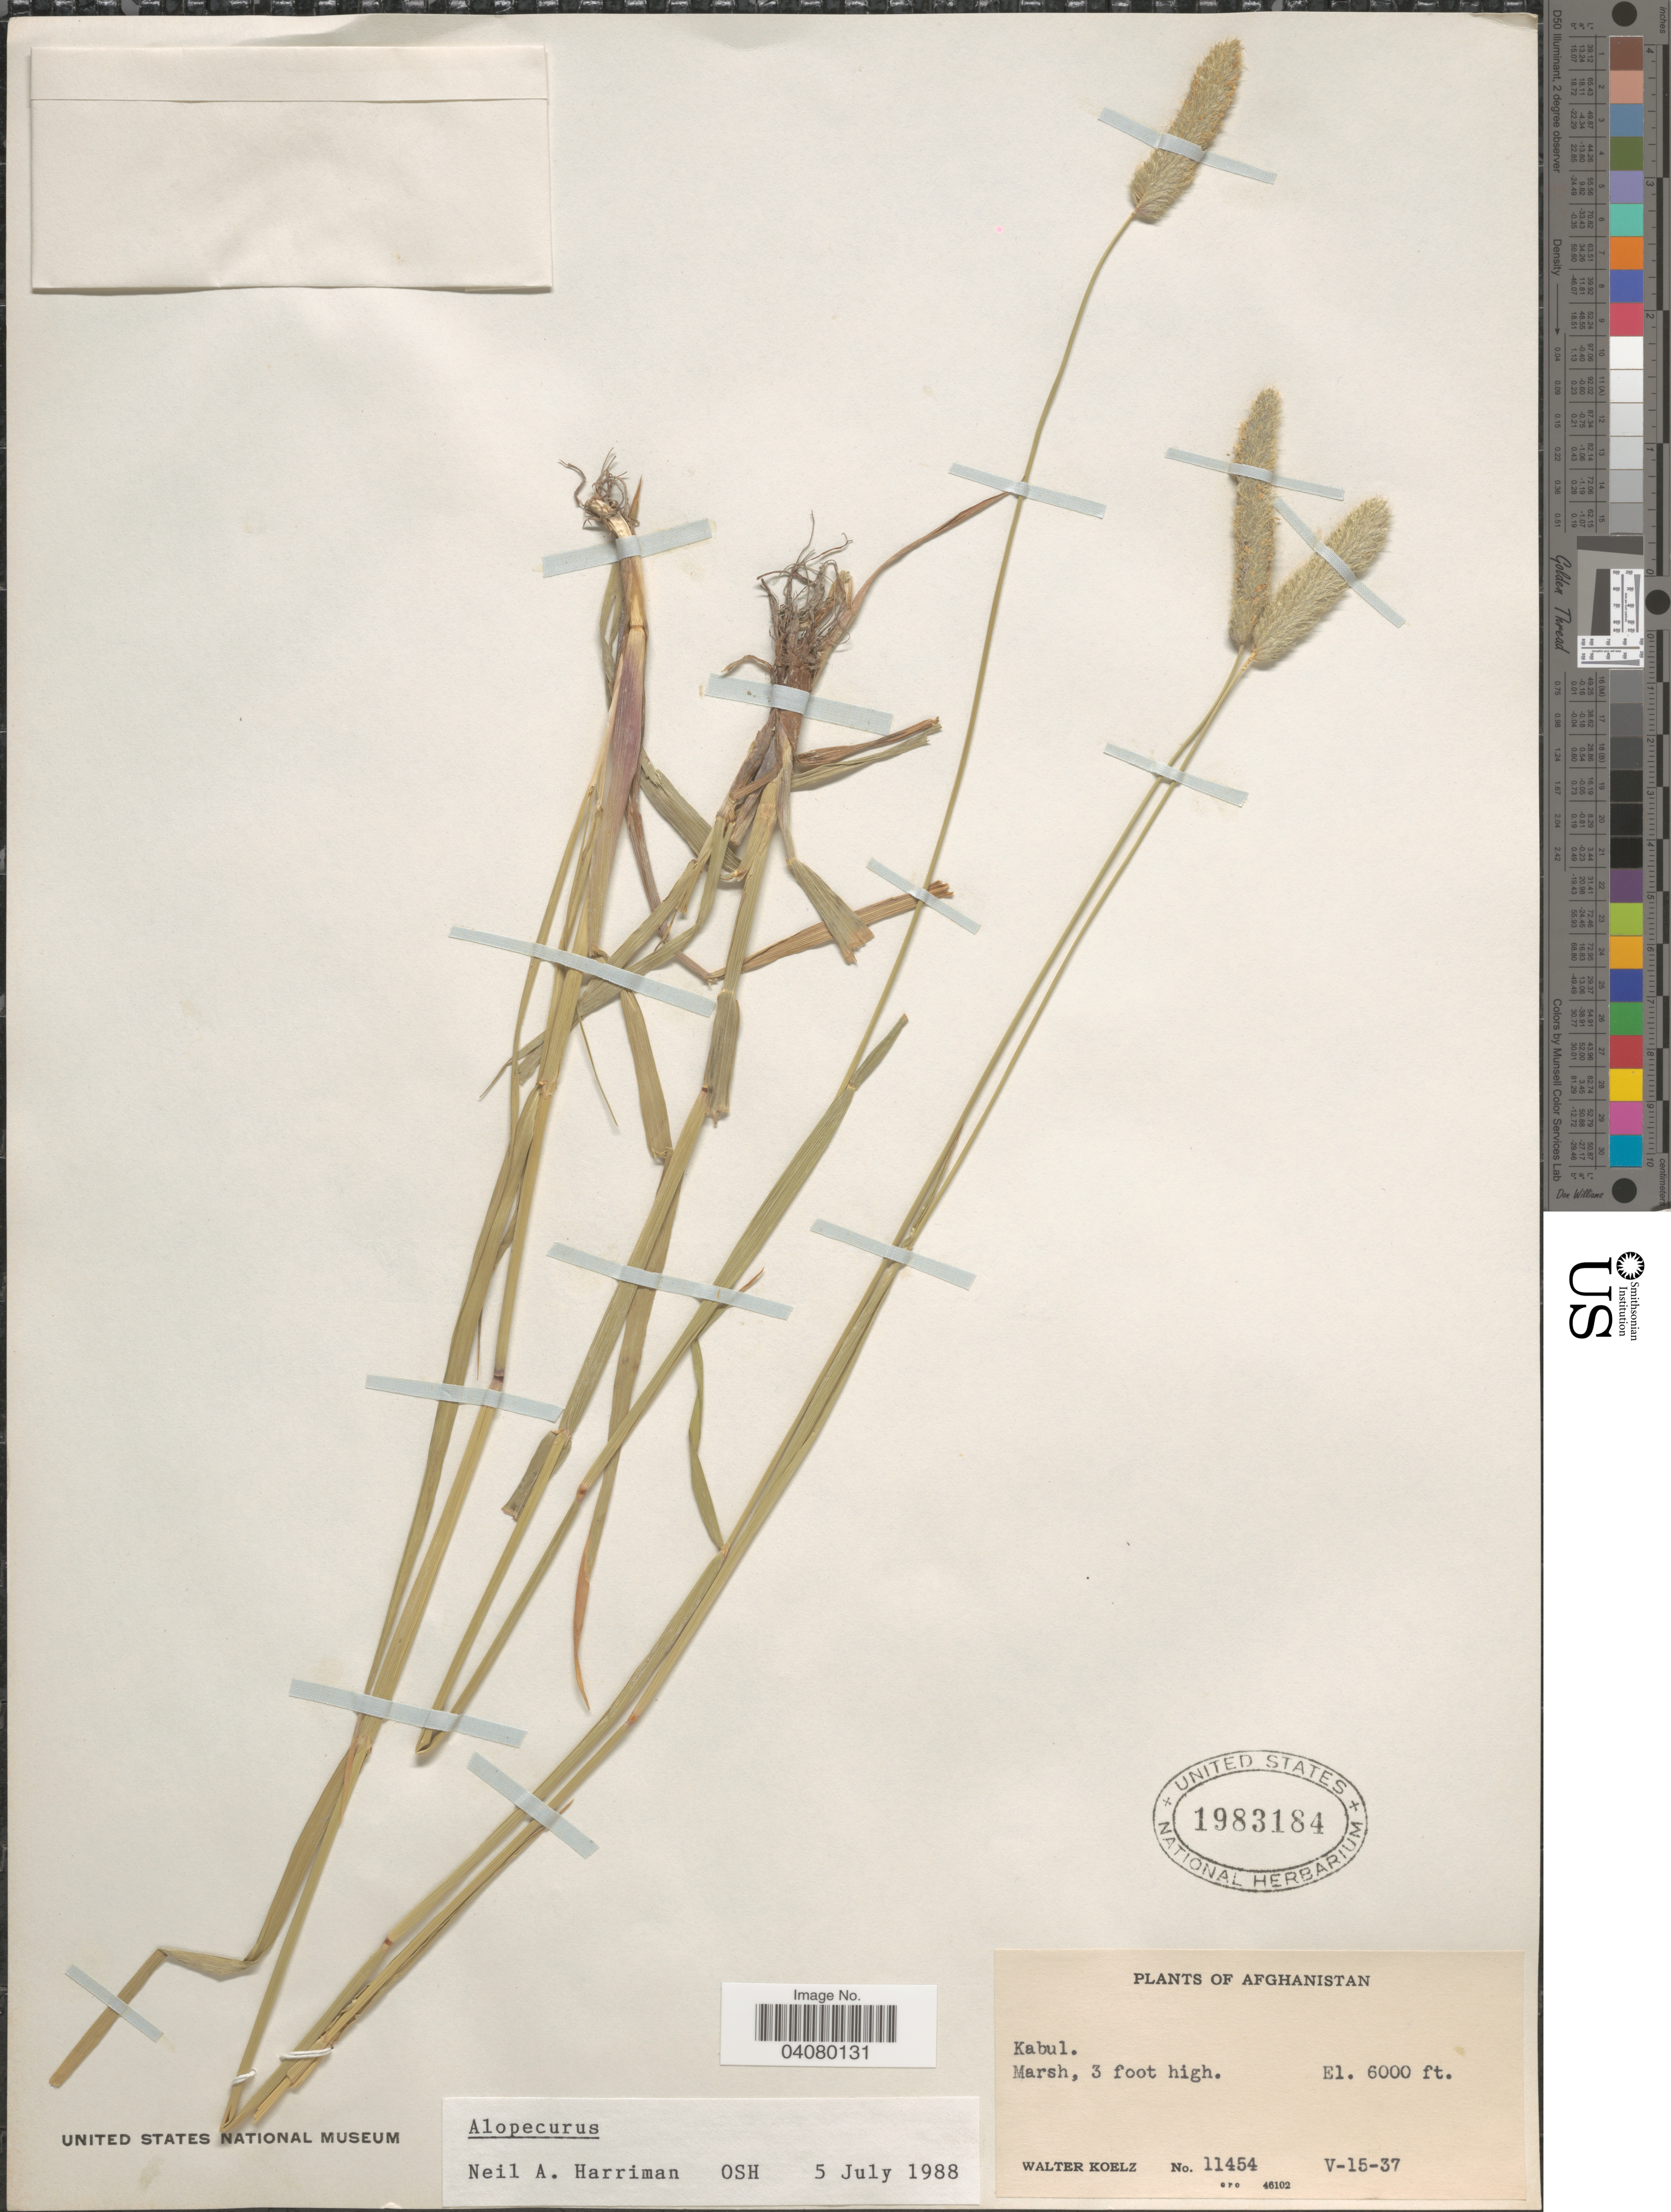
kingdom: Plantae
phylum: Tracheophyta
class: Liliopsida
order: Poales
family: Poaceae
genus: Alopecurus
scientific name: Alopecurus sp.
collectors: W. N. Koelz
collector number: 11454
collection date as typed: Transcribed d/m/y: 15/5/37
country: Afghanistan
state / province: Kabul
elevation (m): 1829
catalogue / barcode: US 1983184